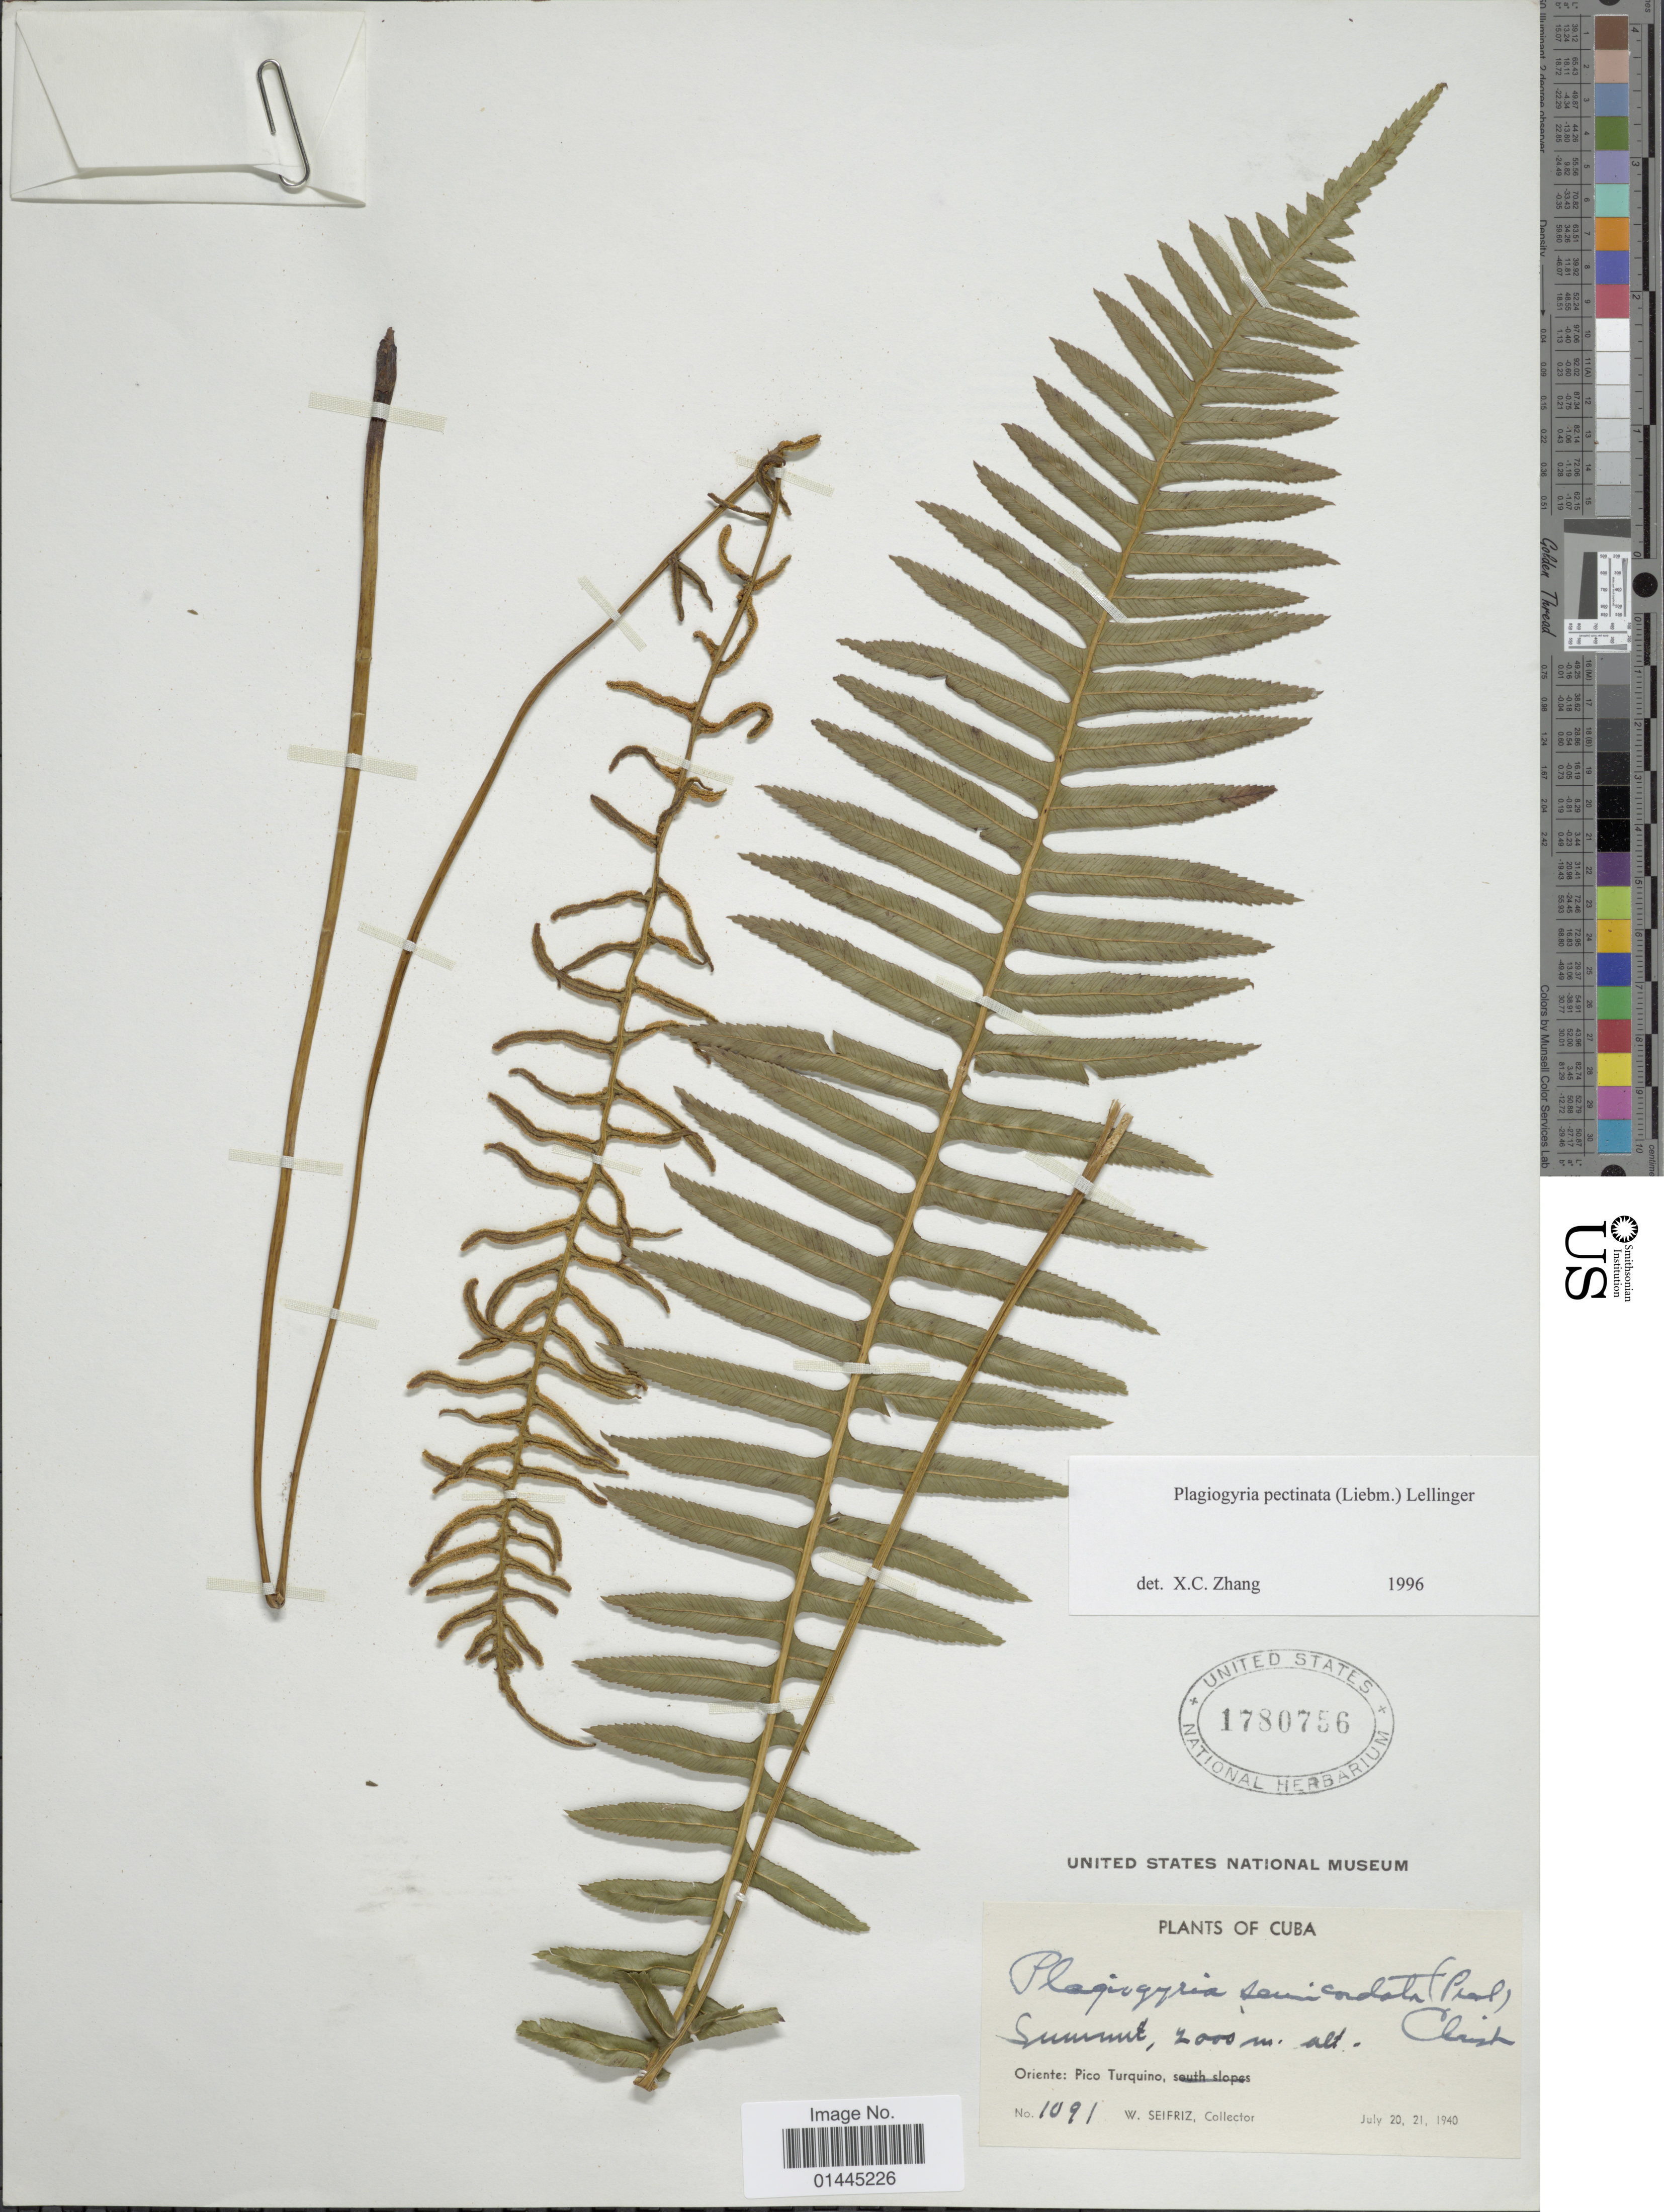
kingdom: Plantae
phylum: Tracheophyta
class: Polypodiopsida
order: Cyatheales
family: Plagiogyriaceae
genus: Plagiogyria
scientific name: Plagiogyria semicordata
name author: (C. Presl) Christ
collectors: W. Seifriz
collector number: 1091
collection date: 1940-07-20/1940-07-21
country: Cuba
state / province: Oriente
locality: Summit, Pico Turquino.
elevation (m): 2000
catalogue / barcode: US 1780756